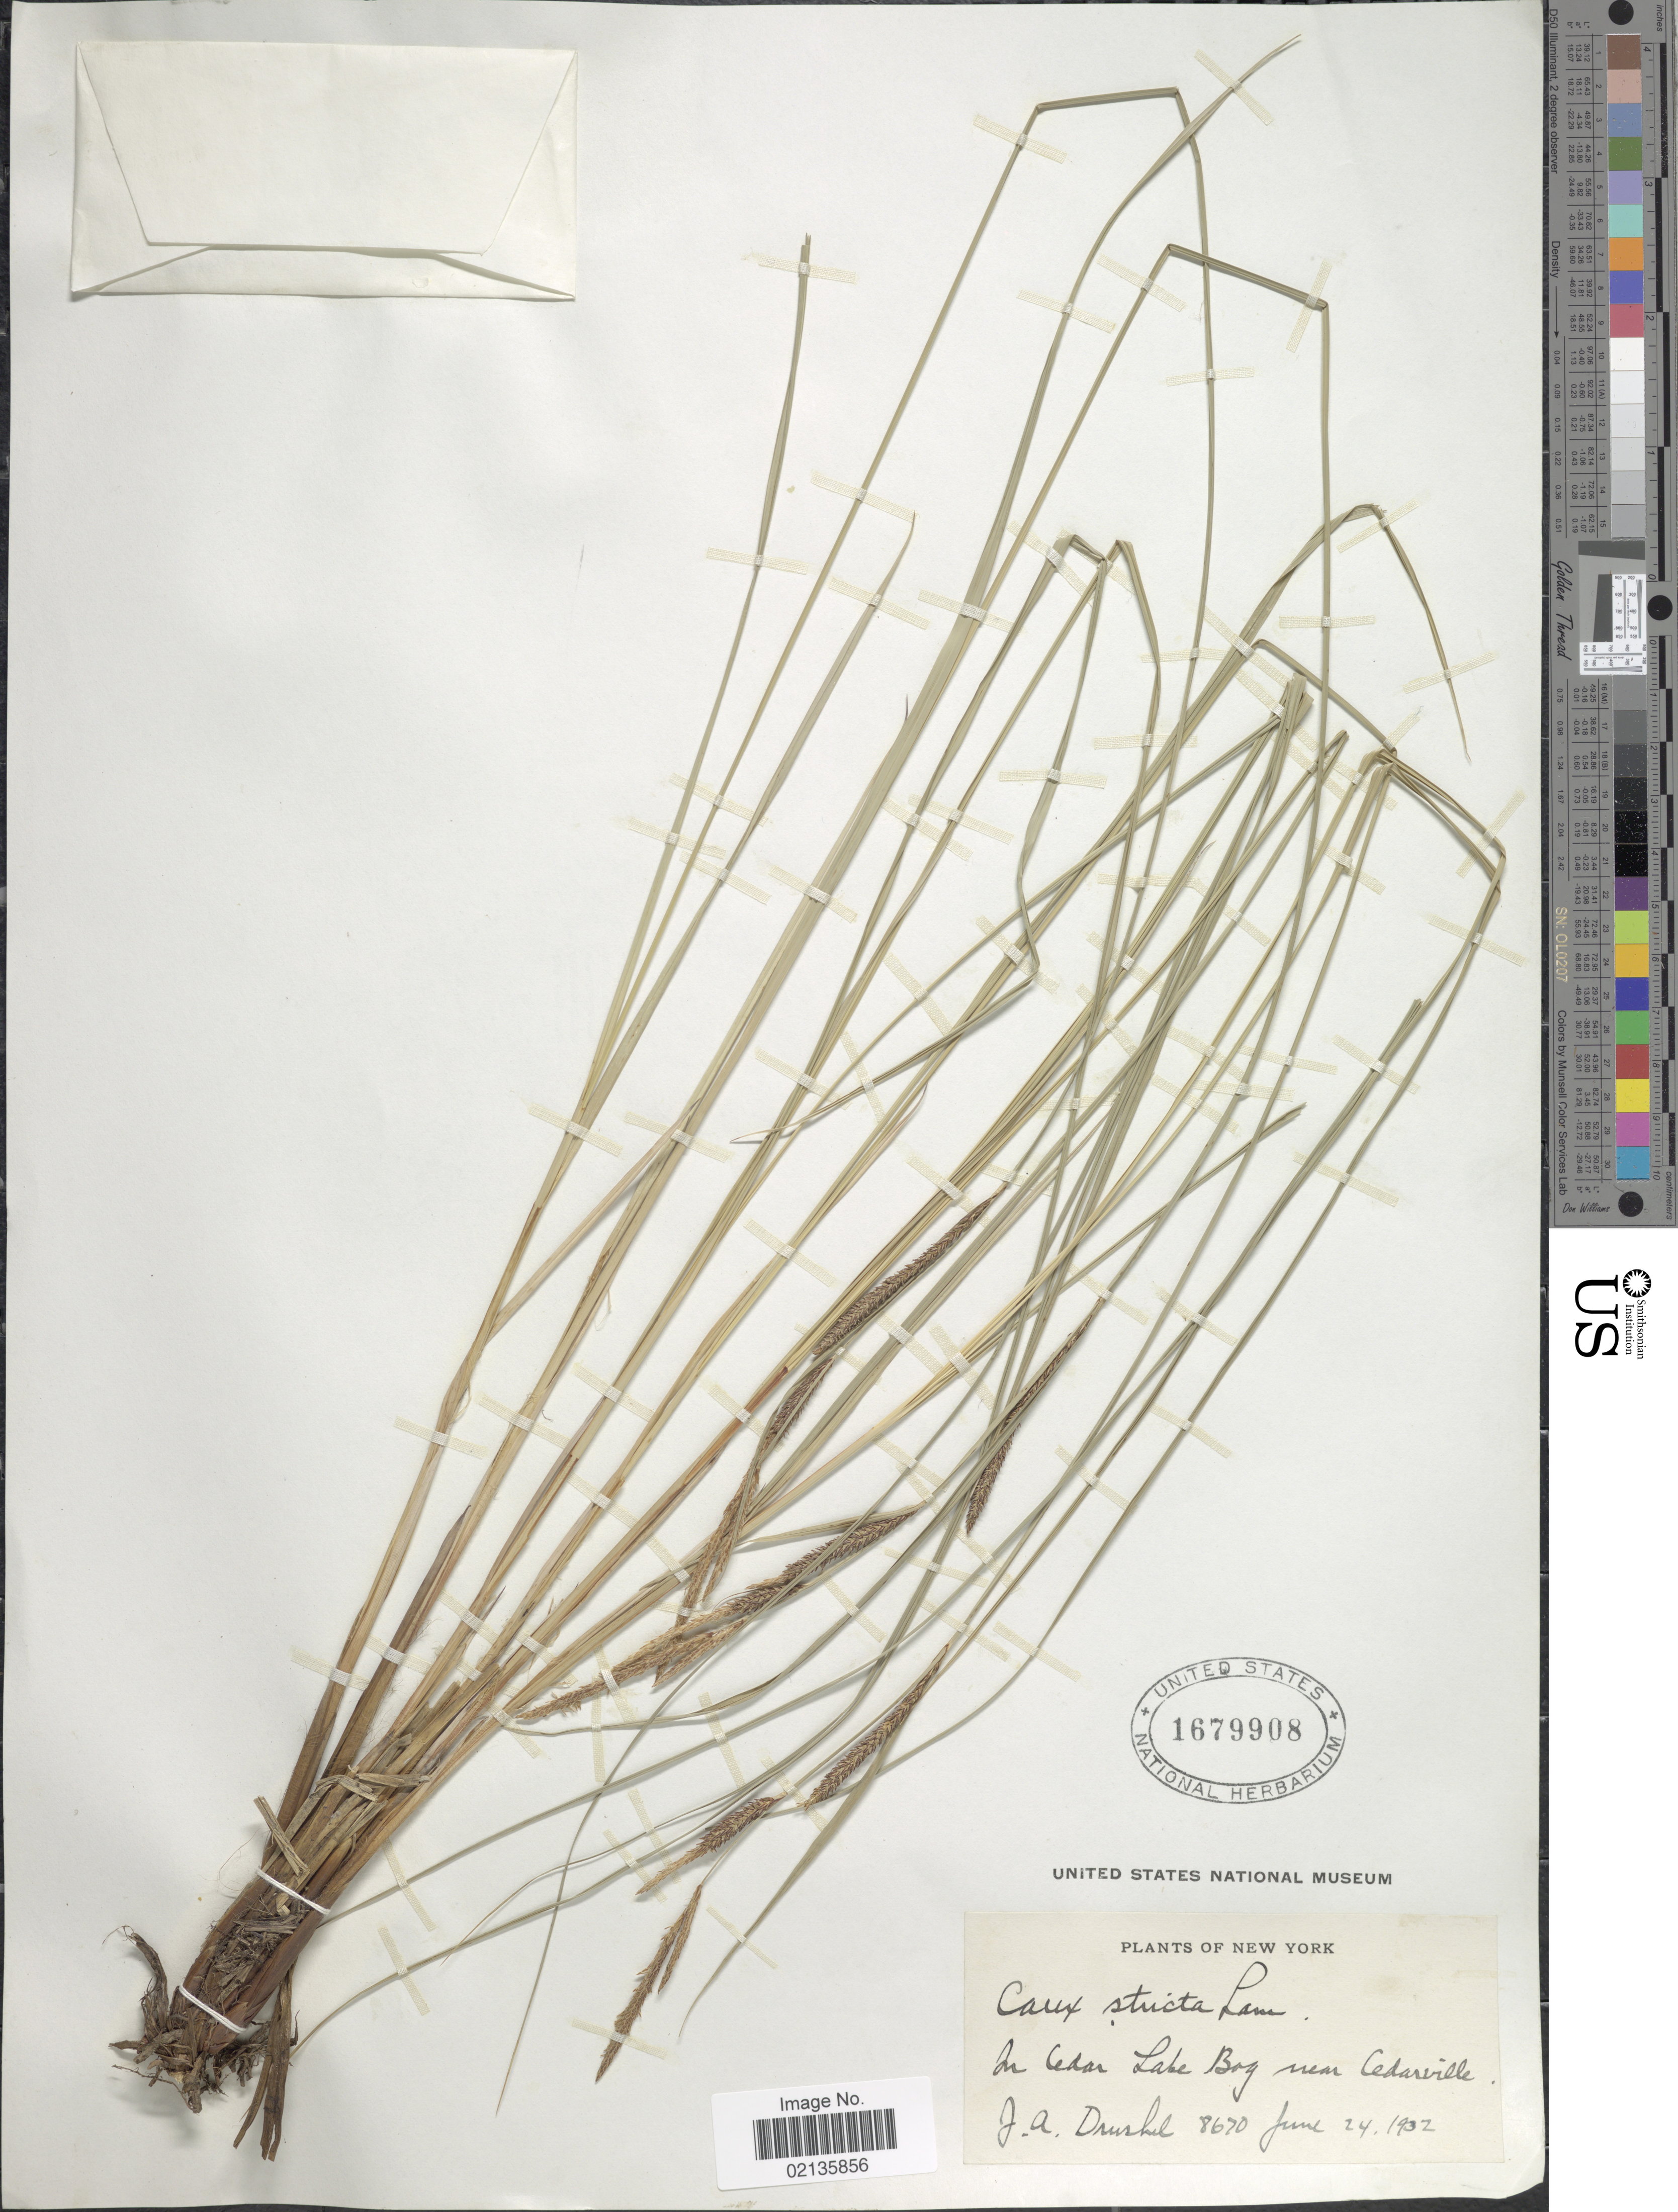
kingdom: Plantae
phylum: Tracheophyta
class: Liliopsida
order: Poales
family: Cyperaceae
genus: Carex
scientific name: Carex stricta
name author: Lam.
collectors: J. A. Drushel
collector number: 8670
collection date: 1932-06-24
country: United States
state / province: New York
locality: In Cedar Lake Bog near Cedarville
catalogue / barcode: US 1679908